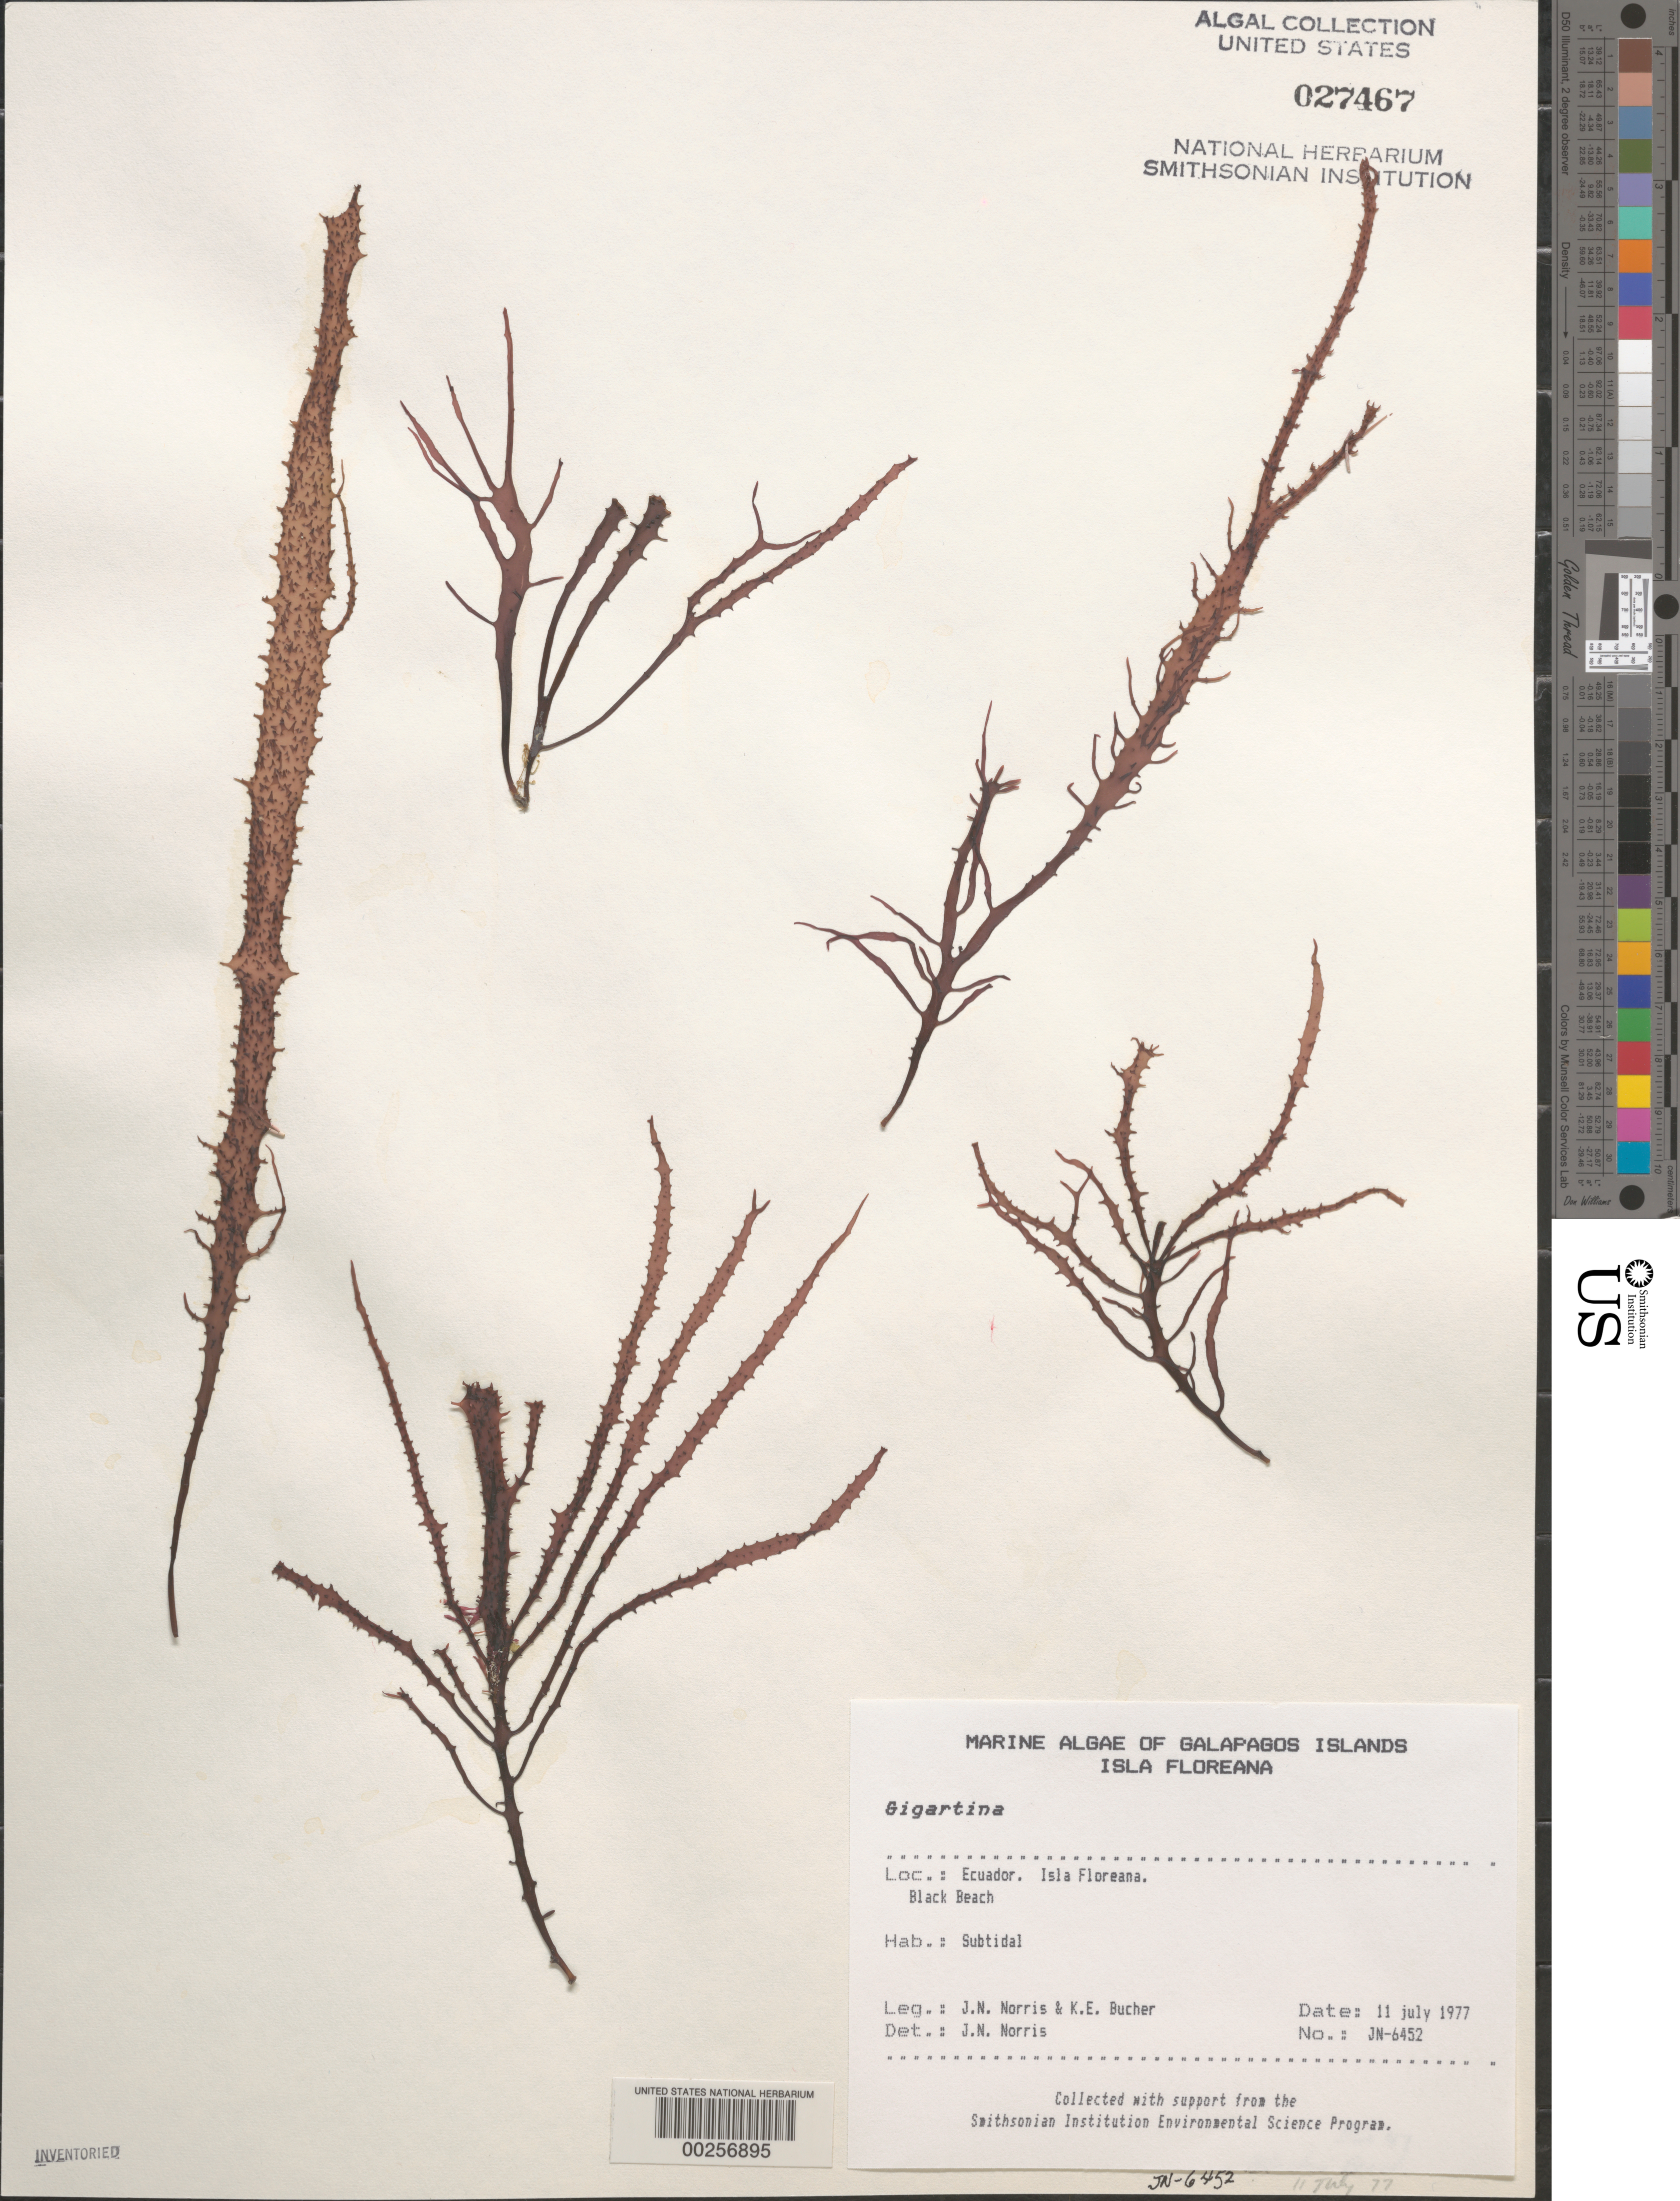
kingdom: Plantae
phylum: Rhodophyta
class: Florideophyceae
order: Gigartinales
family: Gigartinaceae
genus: Gigartina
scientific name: Gigartina sp.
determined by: Norris, James N.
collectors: J. N. Norris & K. E. Bucher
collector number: JN-6452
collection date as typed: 11 Jul 1977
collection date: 1977-07-11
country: Ecuador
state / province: Colón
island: Floreana [Charles, Santa Maria]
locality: Black Beach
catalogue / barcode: US 27467